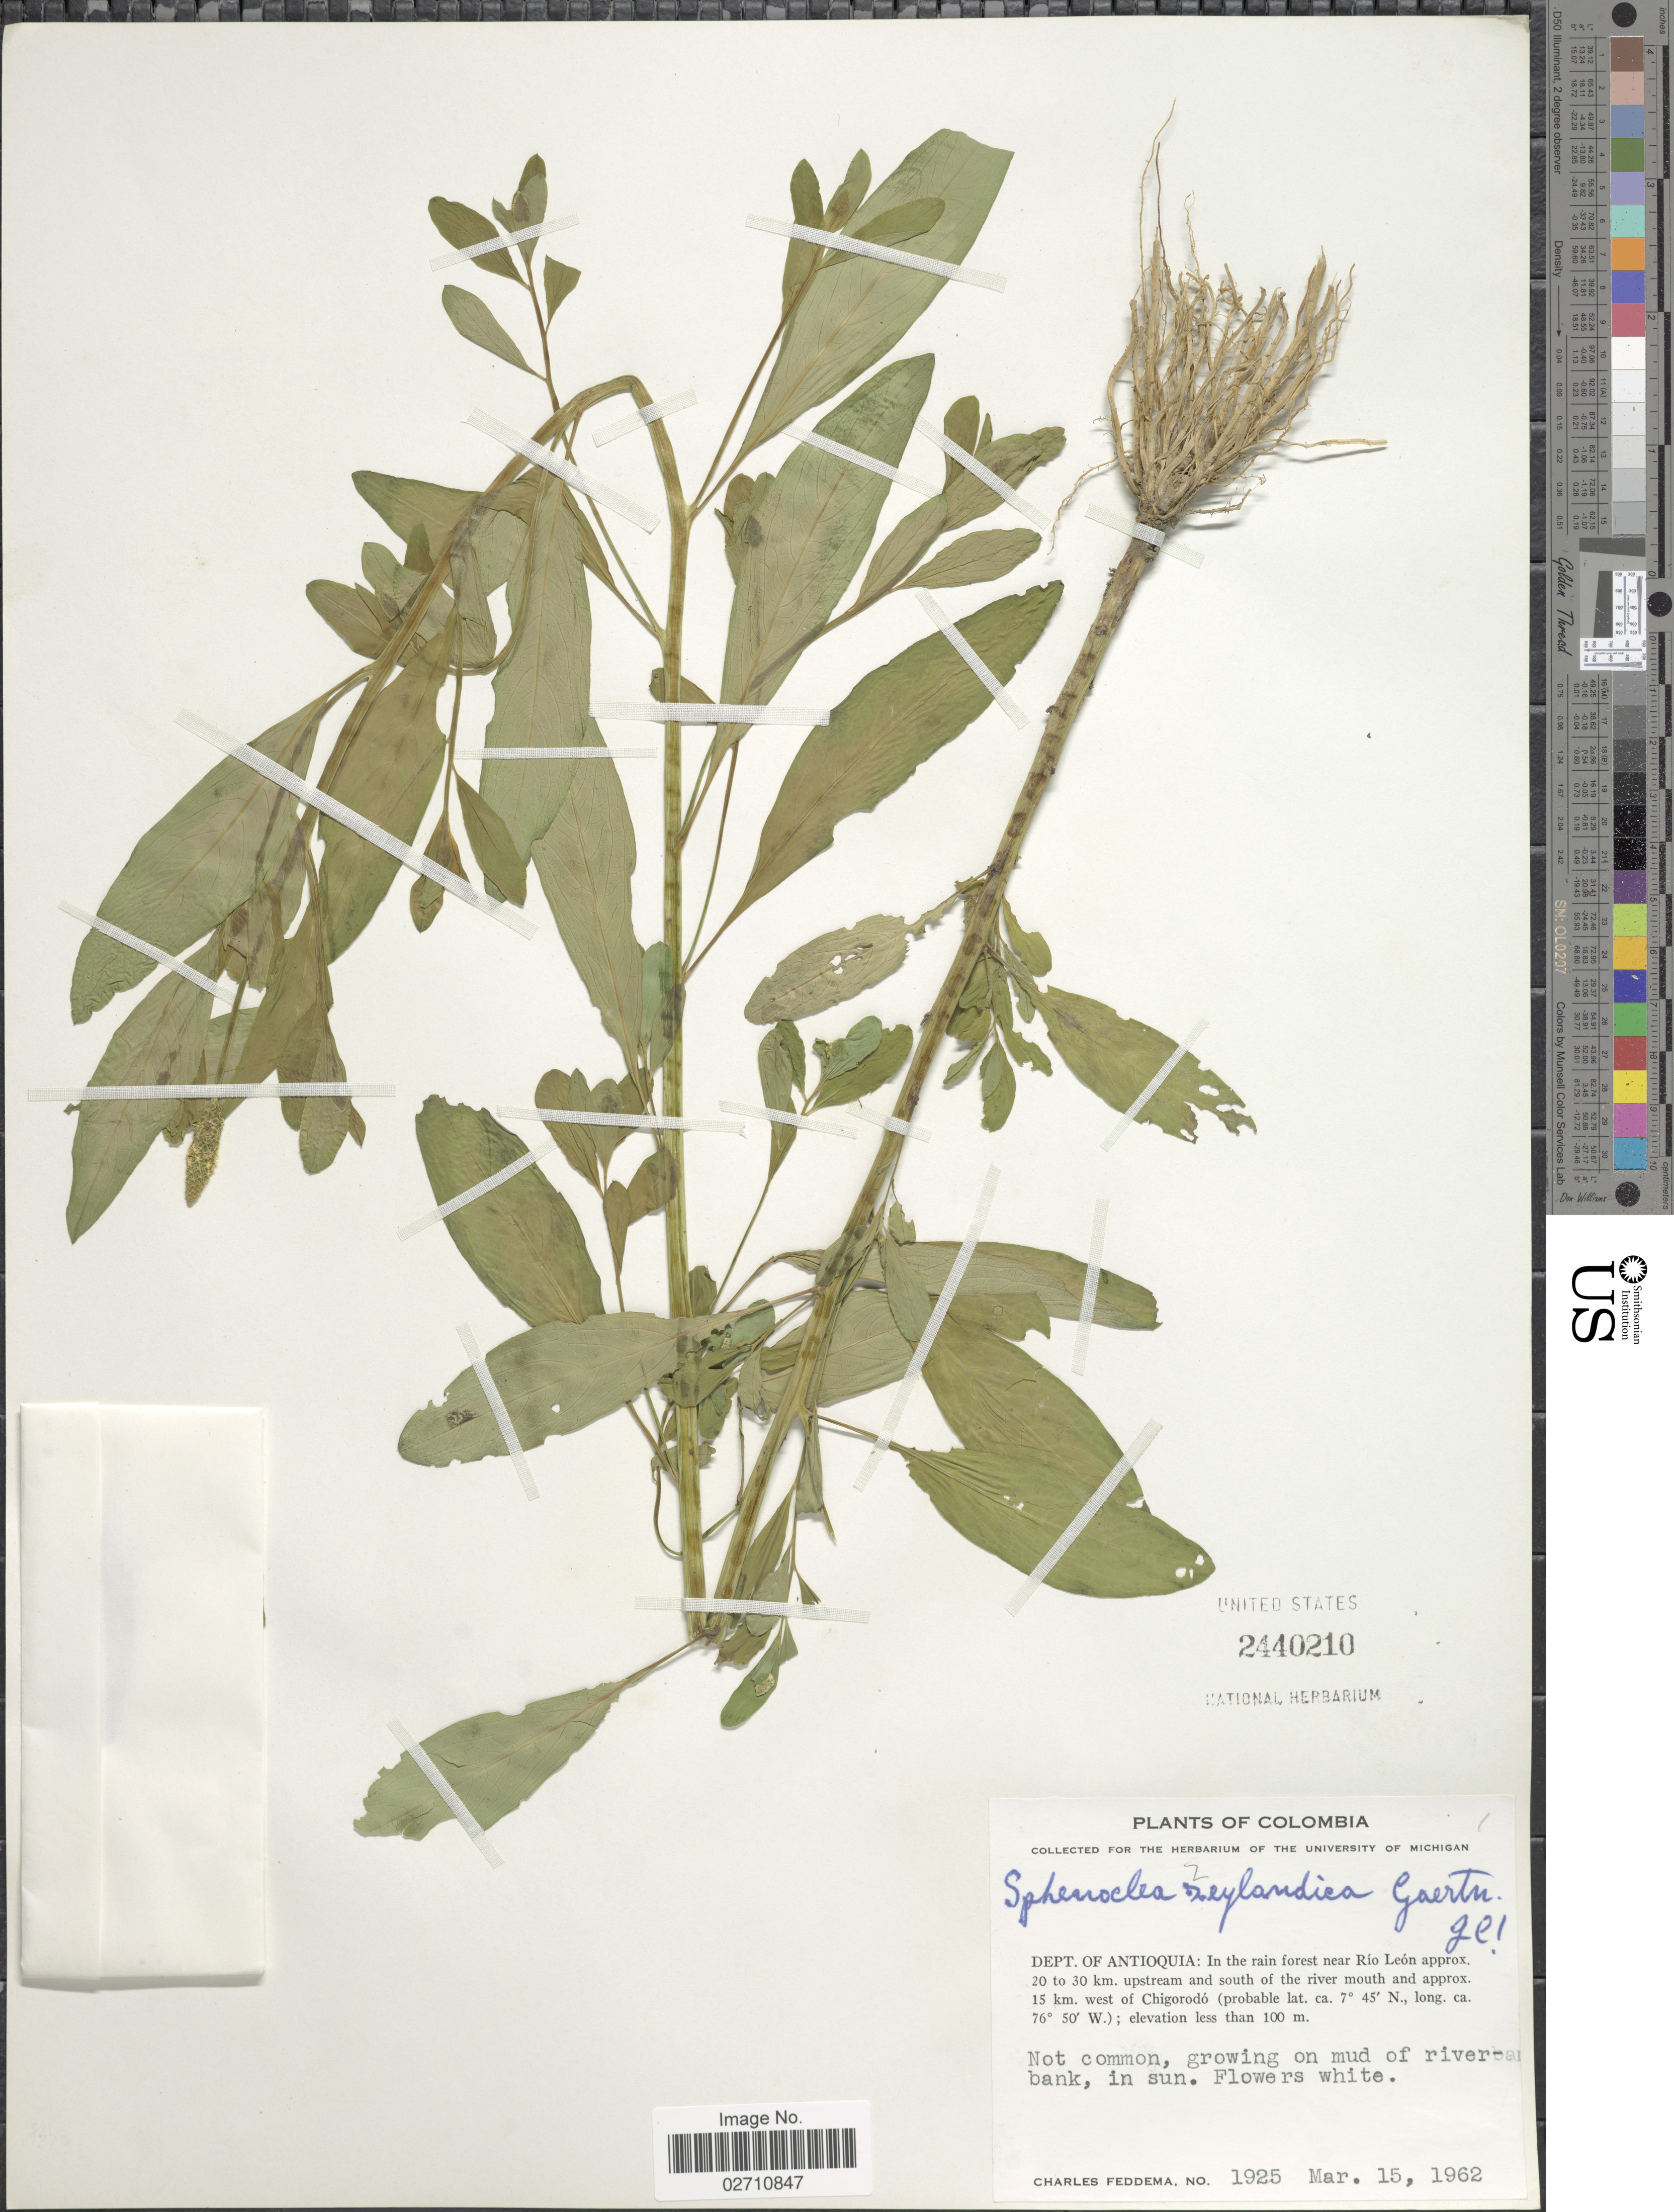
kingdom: Plantae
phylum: Tracheophyta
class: Magnoliopsida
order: Solanales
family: Sphenocleaceae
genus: Sphenoclea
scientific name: Sphenoclea zeylanica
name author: Gaertn.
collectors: C. Feddema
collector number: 1925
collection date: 1962-03-15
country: Colombia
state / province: Antioquia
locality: Near Rio Leon approximately 20 to 30 km. upstream and south of the river mouth and approximately 15 km. west of Chigorodo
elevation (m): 100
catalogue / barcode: US 2440210